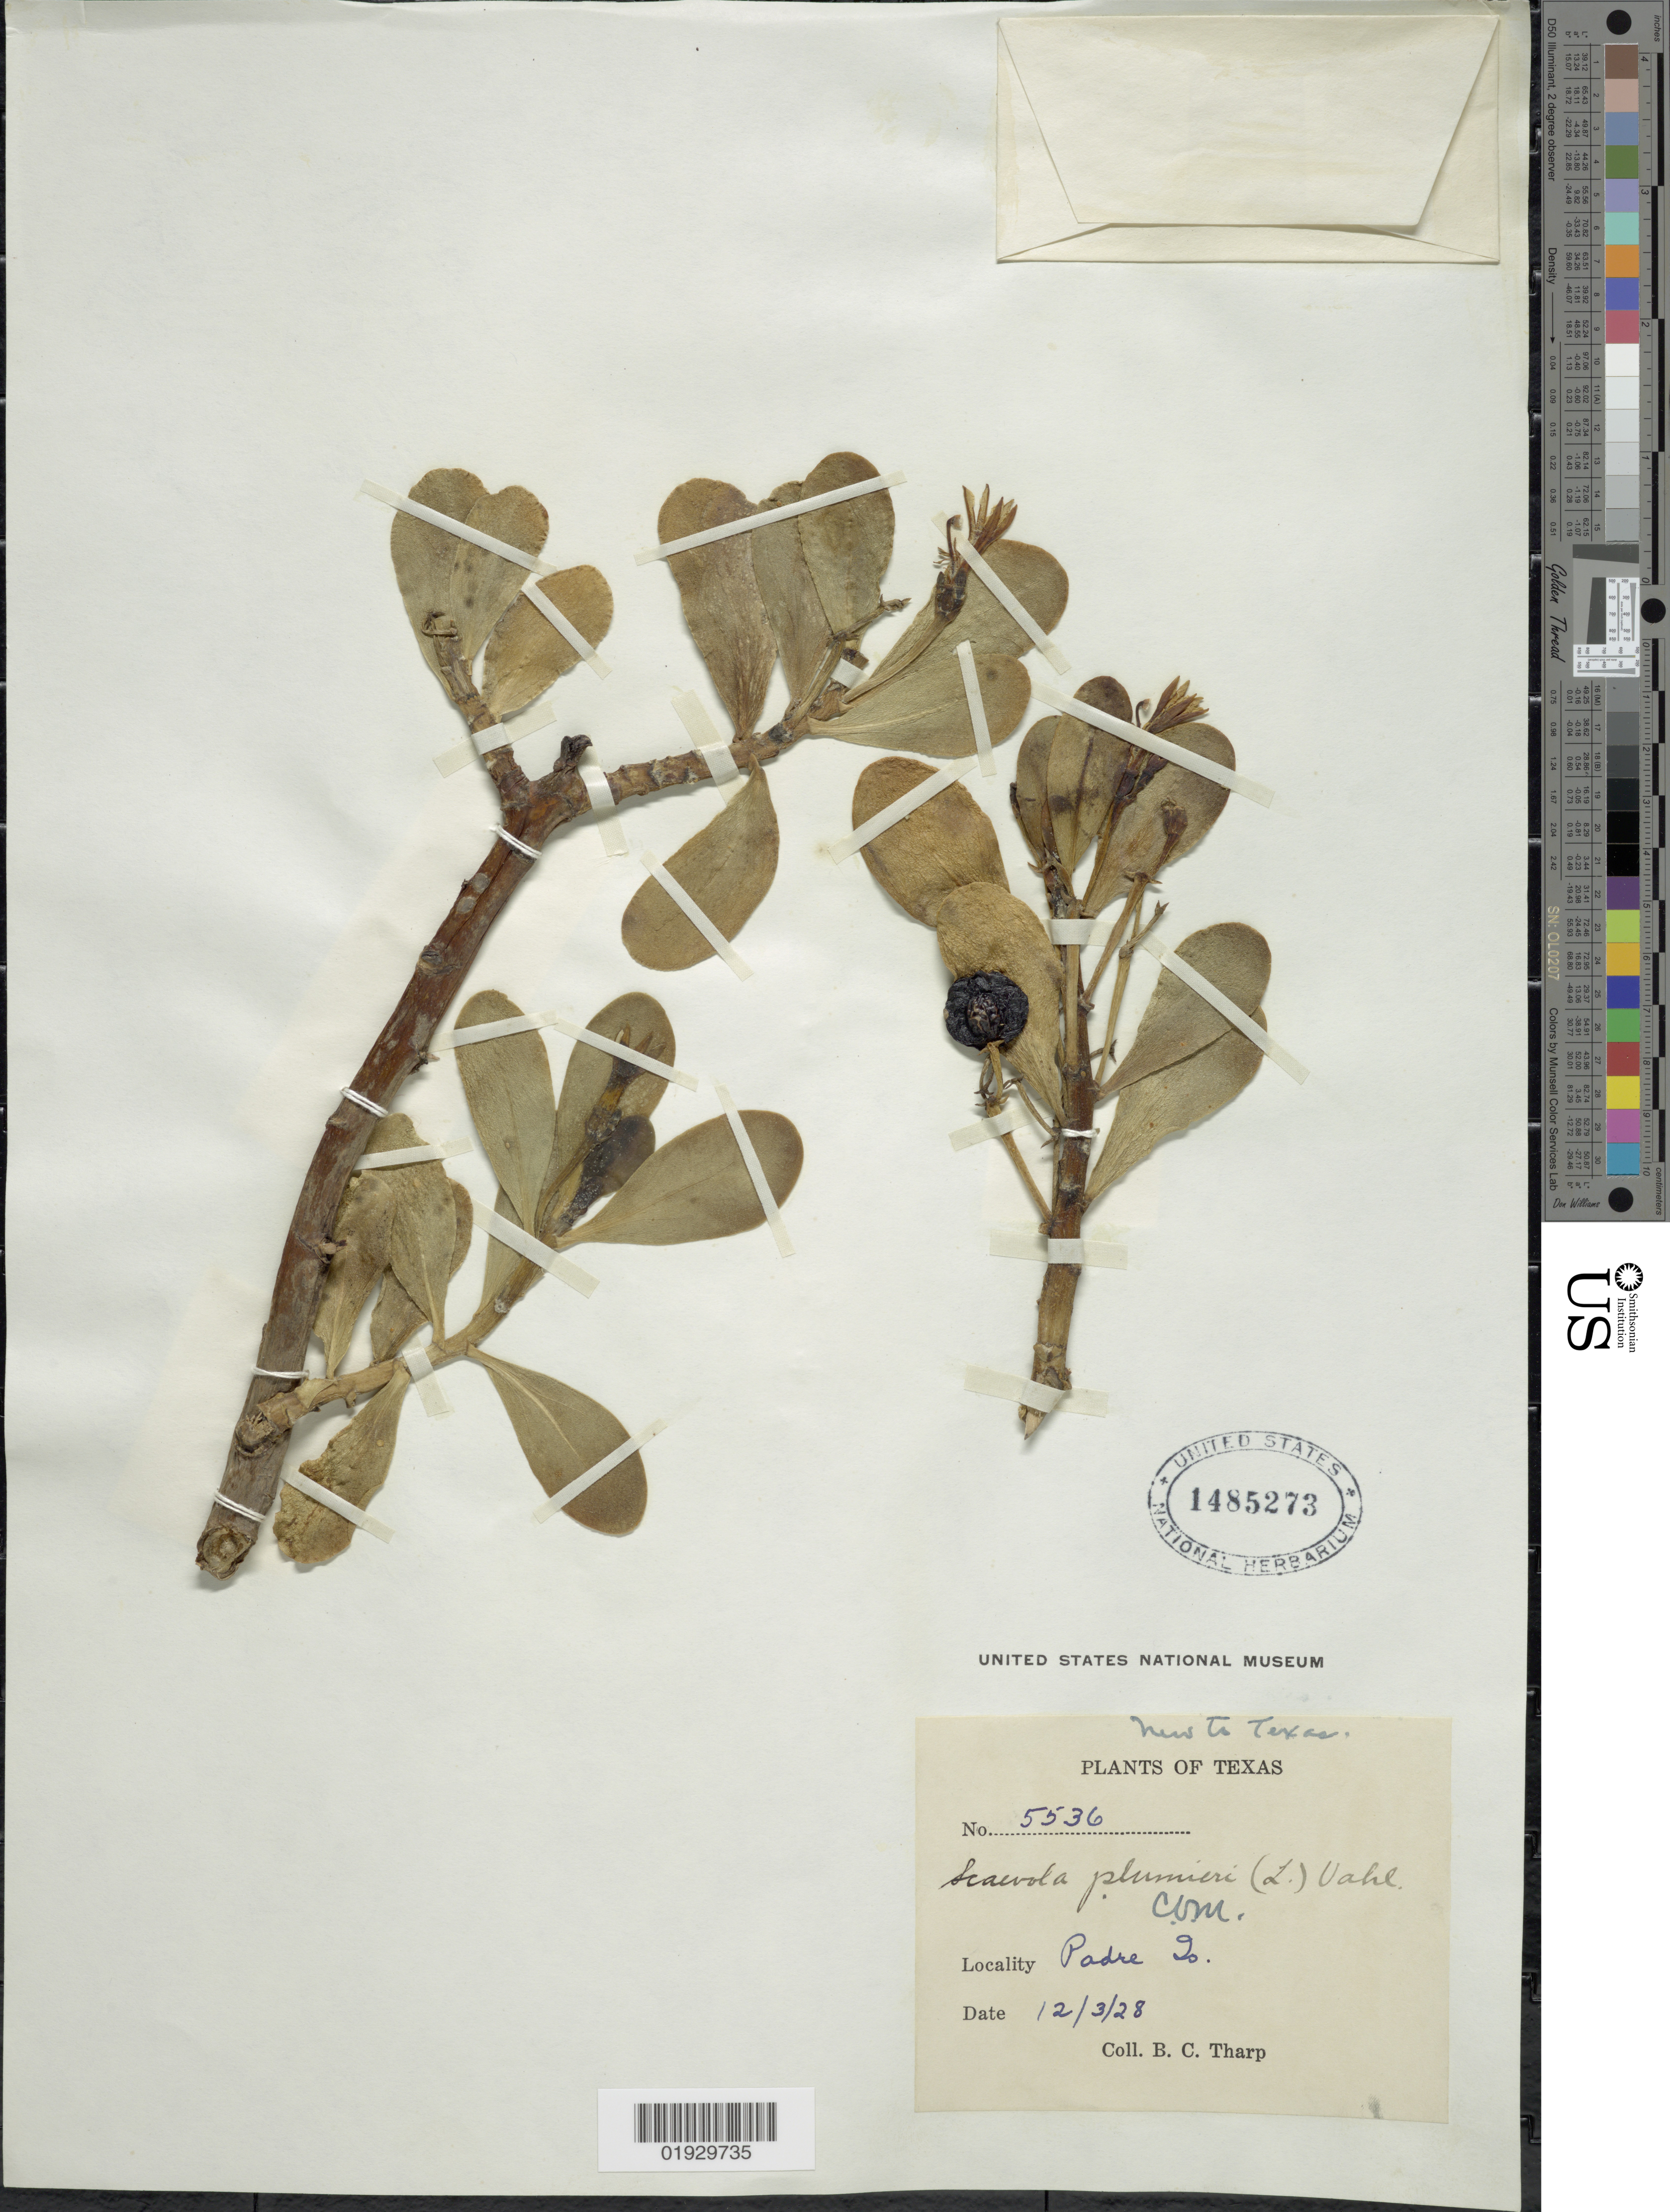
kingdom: Plantae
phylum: Tracheophyta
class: Magnoliopsida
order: Asterales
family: Goodeniaceae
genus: Scaevola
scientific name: Scaevola plumieri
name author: (L.) Vahl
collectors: B. C. Tharp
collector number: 5536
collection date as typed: Transcribed d/m/y: 12/3/28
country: United States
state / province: Texas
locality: Padre Is.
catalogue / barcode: US 1485273